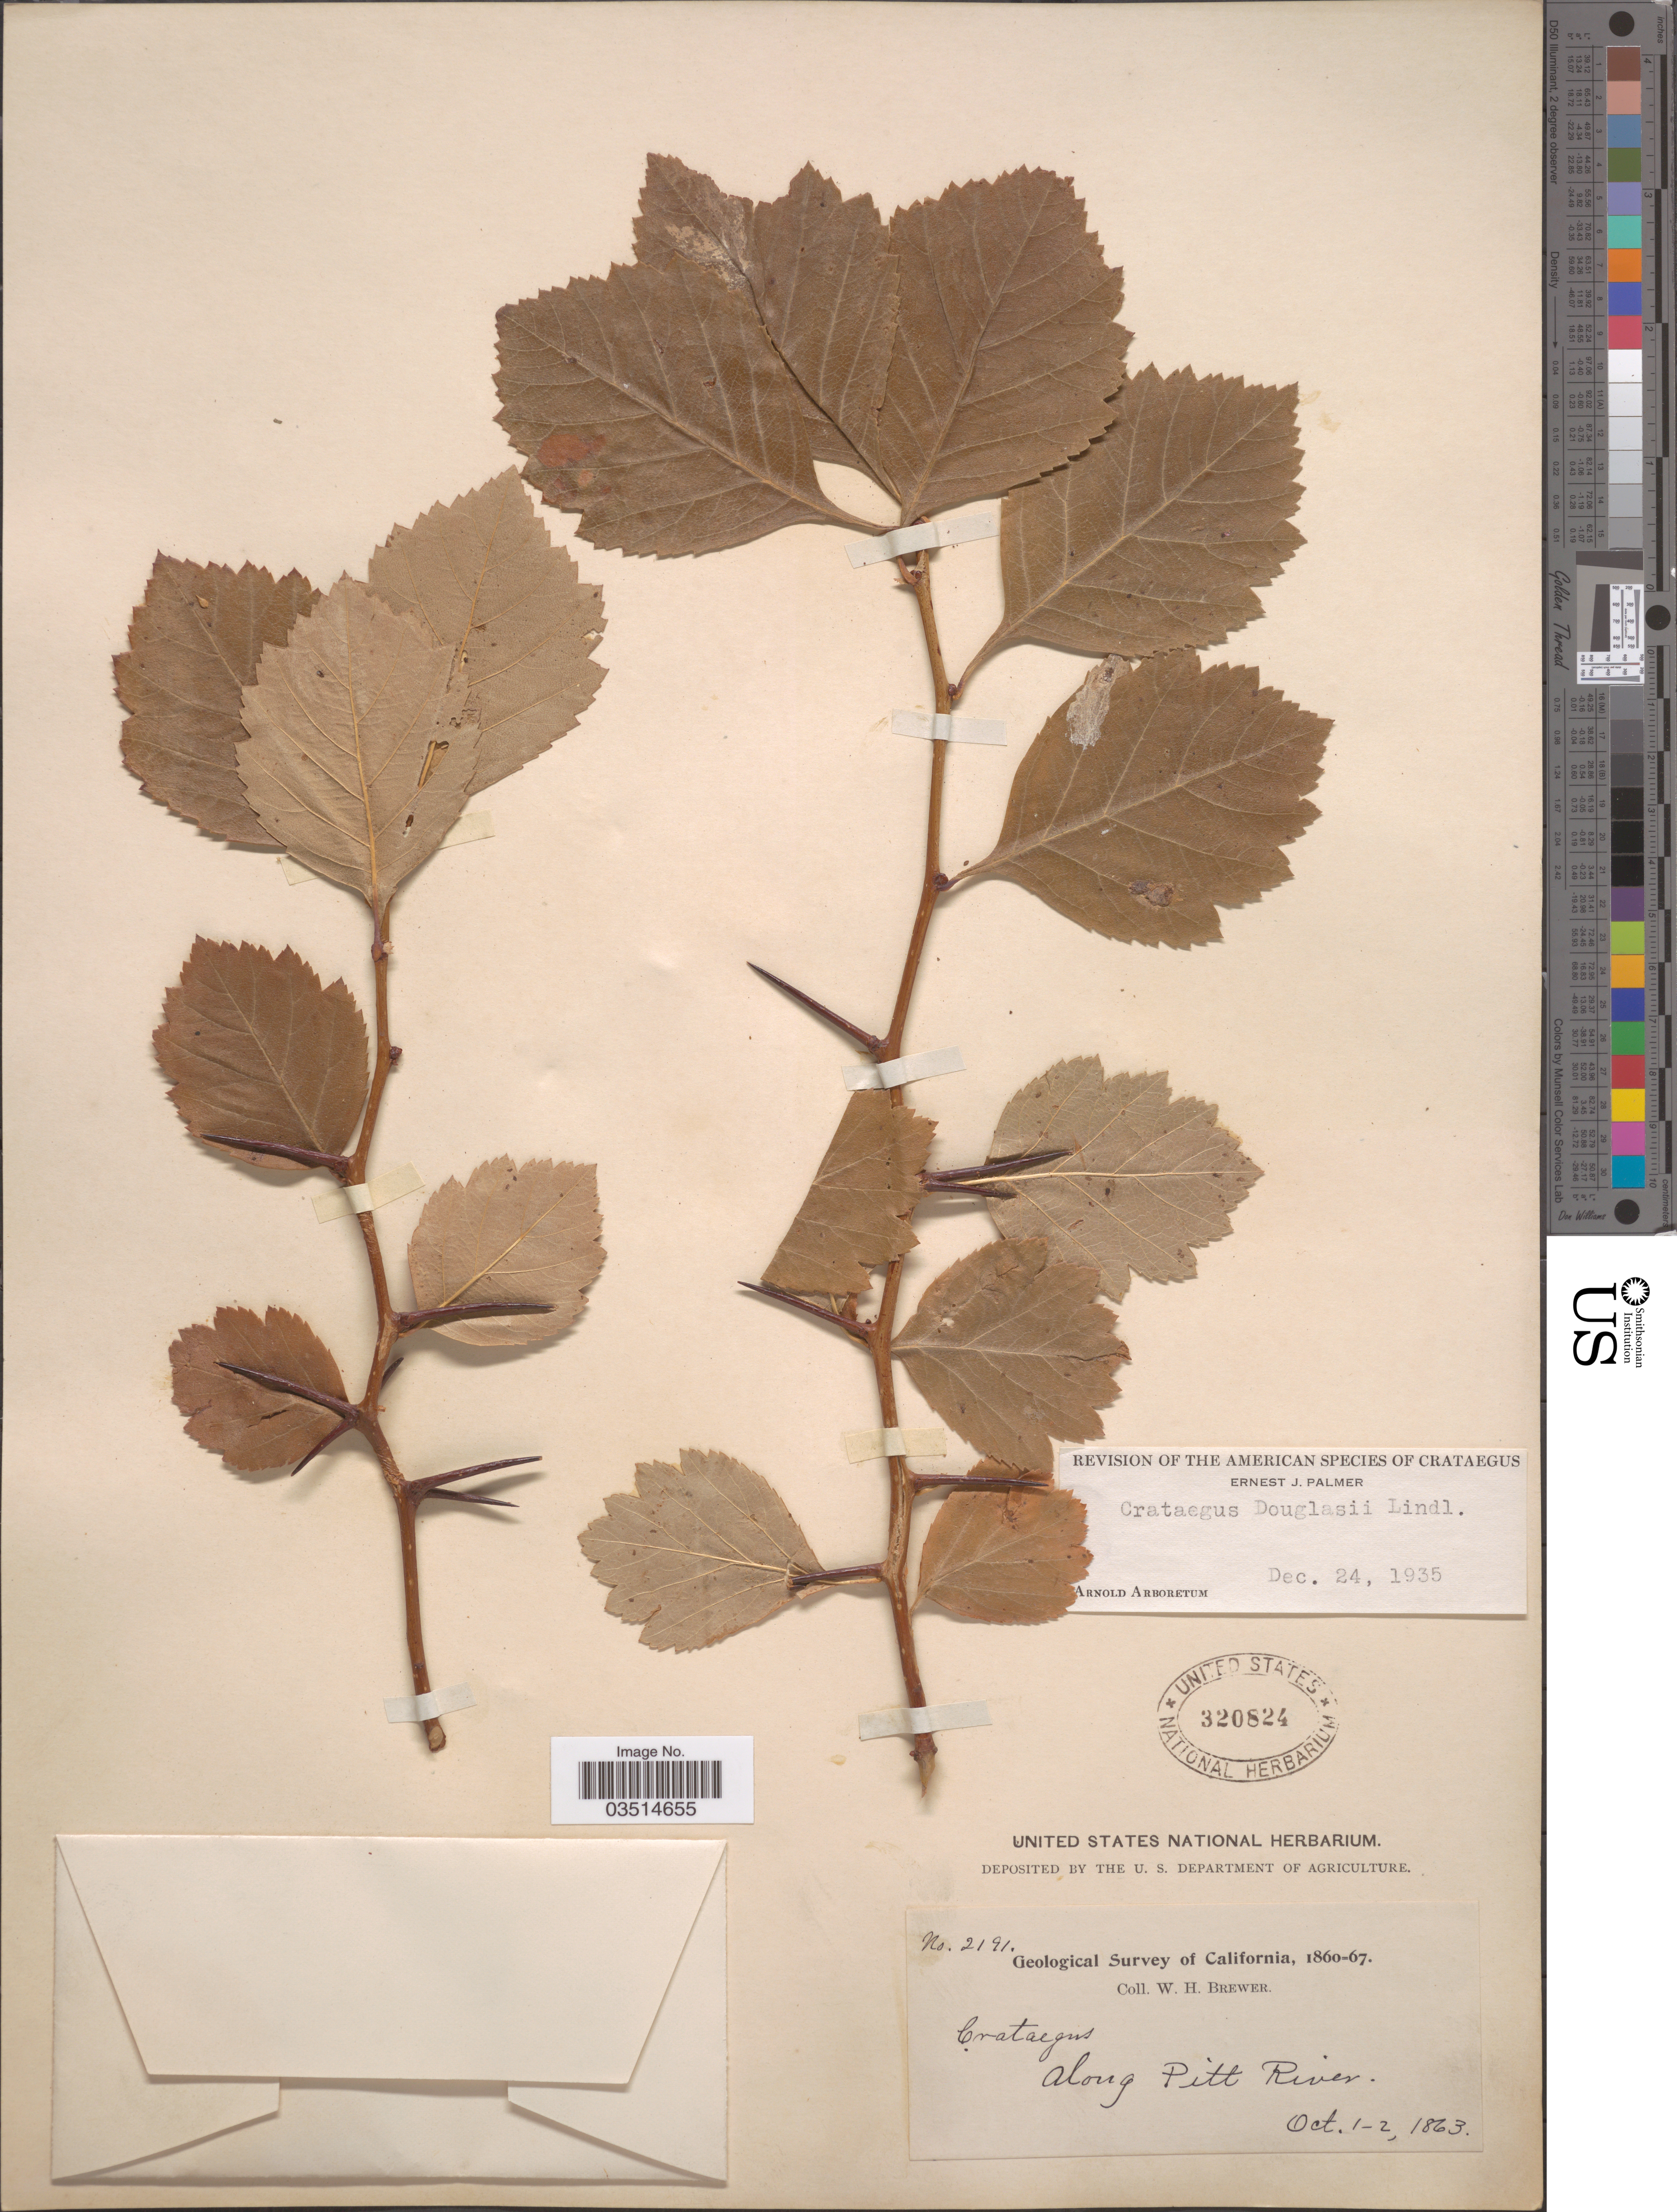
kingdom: Plantae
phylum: Tracheophyta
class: Magnoliopsida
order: Rosales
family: Rosaceae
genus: Crataegus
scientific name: Crataegus douglasii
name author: Lindl.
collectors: W. H. Brewer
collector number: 2191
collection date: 1863-10-01/1863-10-02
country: United States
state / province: California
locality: Along Pitt River.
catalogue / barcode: US 320824